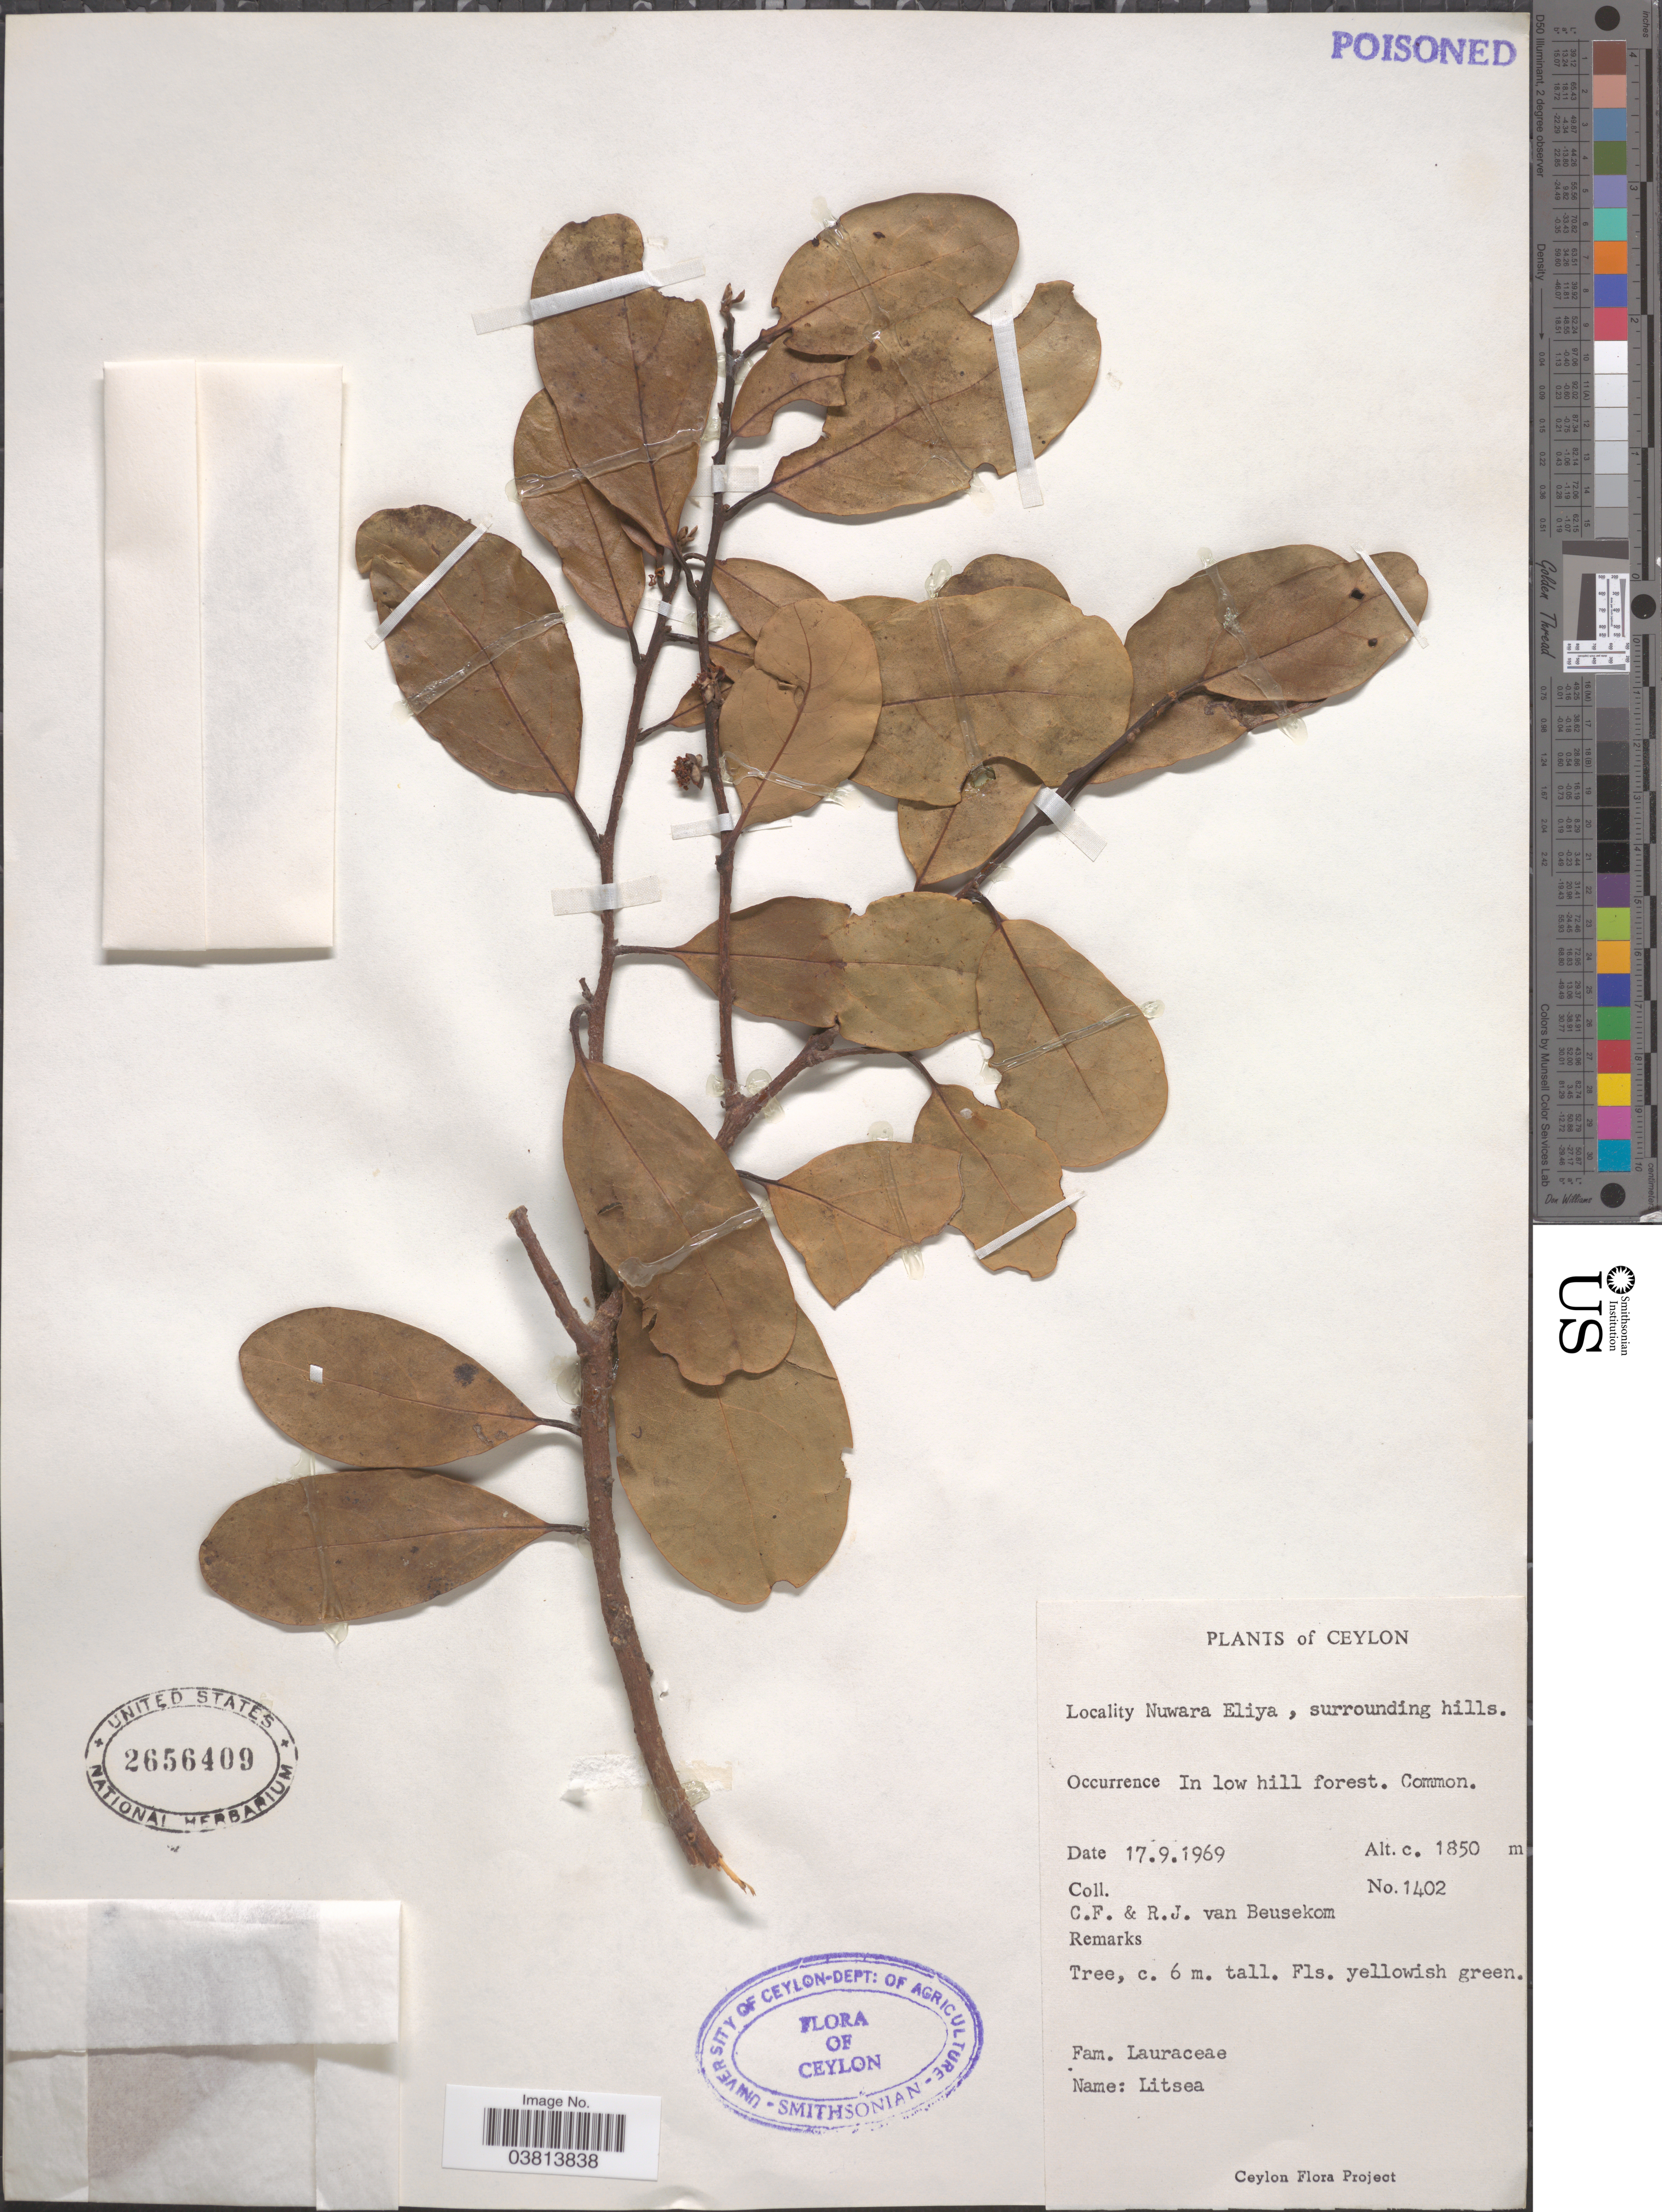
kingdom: Plantae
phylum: Tracheophyta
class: Magnoliopsida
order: Laurales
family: Lauraceae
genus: Litsea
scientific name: Litsea sp.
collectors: C. F. Beusekom & R. Beusekom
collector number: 1402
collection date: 1969-09-17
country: Sri Lanka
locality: Ceylon. Nuwara Eliya.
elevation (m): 1850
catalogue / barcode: US 2656409